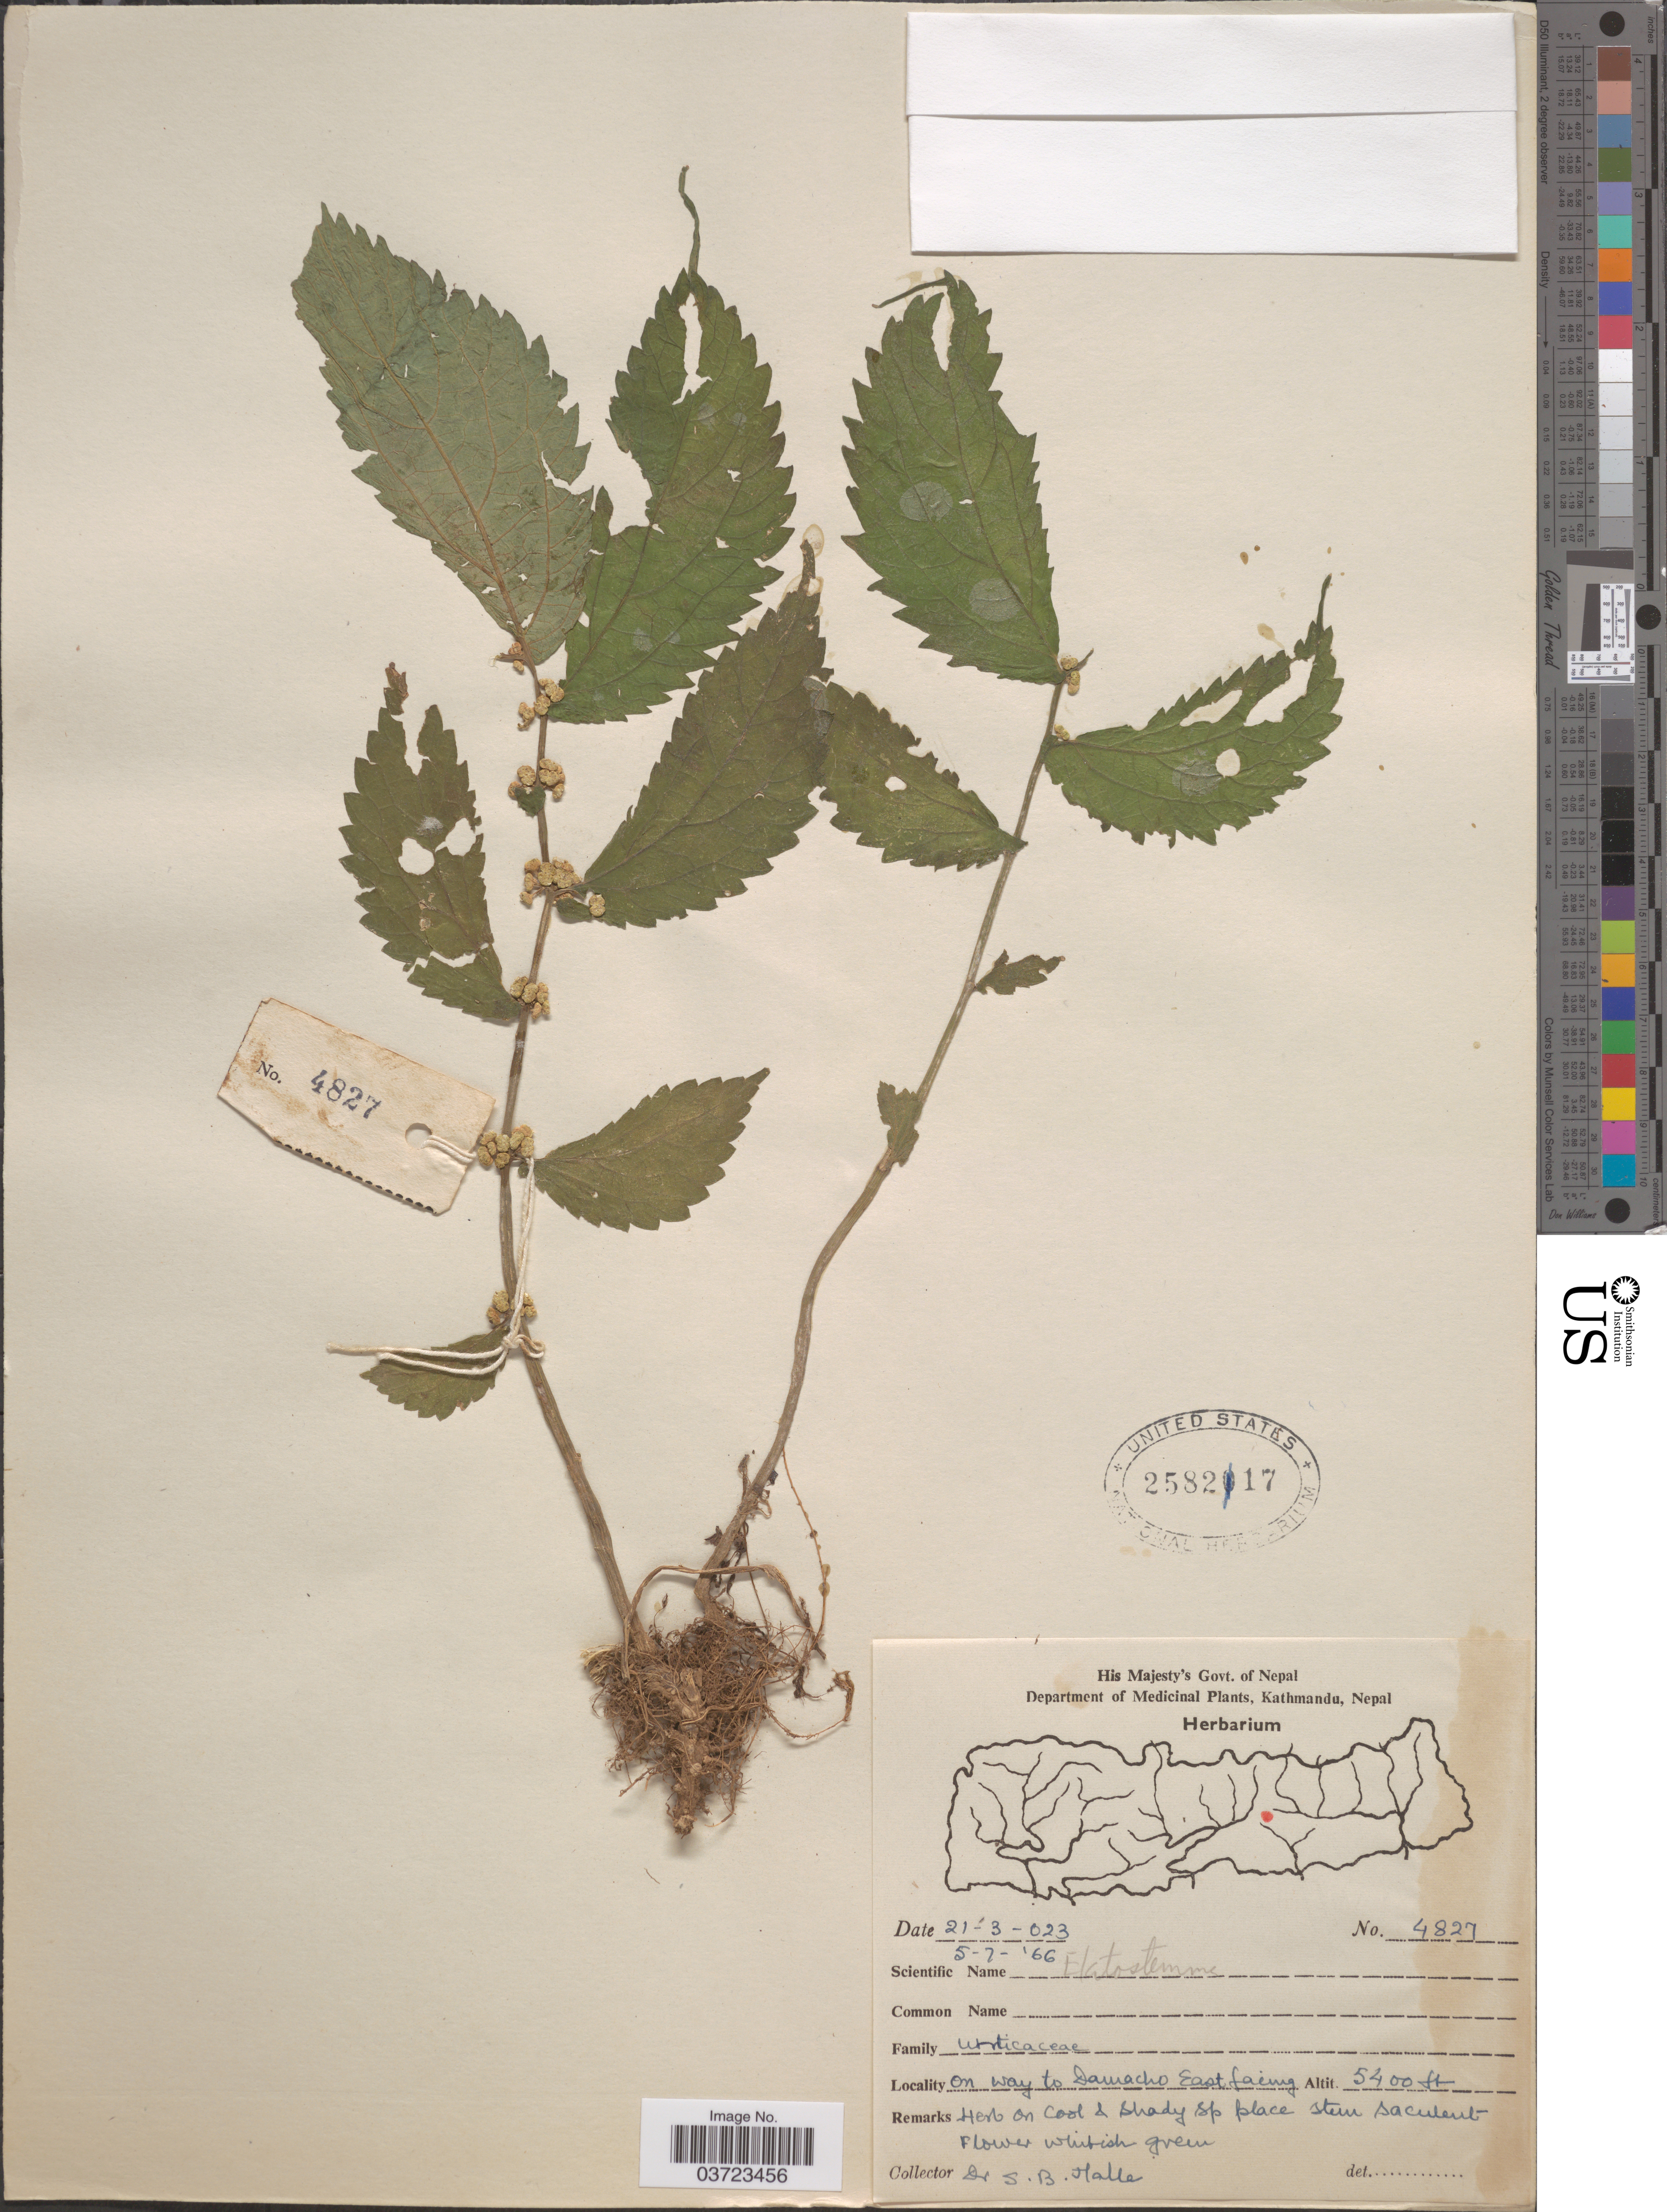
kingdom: Plantae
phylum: Tracheophyta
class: Magnoliopsida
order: Rosales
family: Urticaceae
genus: Elatostema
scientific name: Elatostema sp.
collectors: S. Malla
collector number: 4827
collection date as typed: Transcribed d/m/y: 5/7/66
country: Nepal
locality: On way to Damacho [interpreted] East facing.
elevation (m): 1646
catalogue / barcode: US 2582117